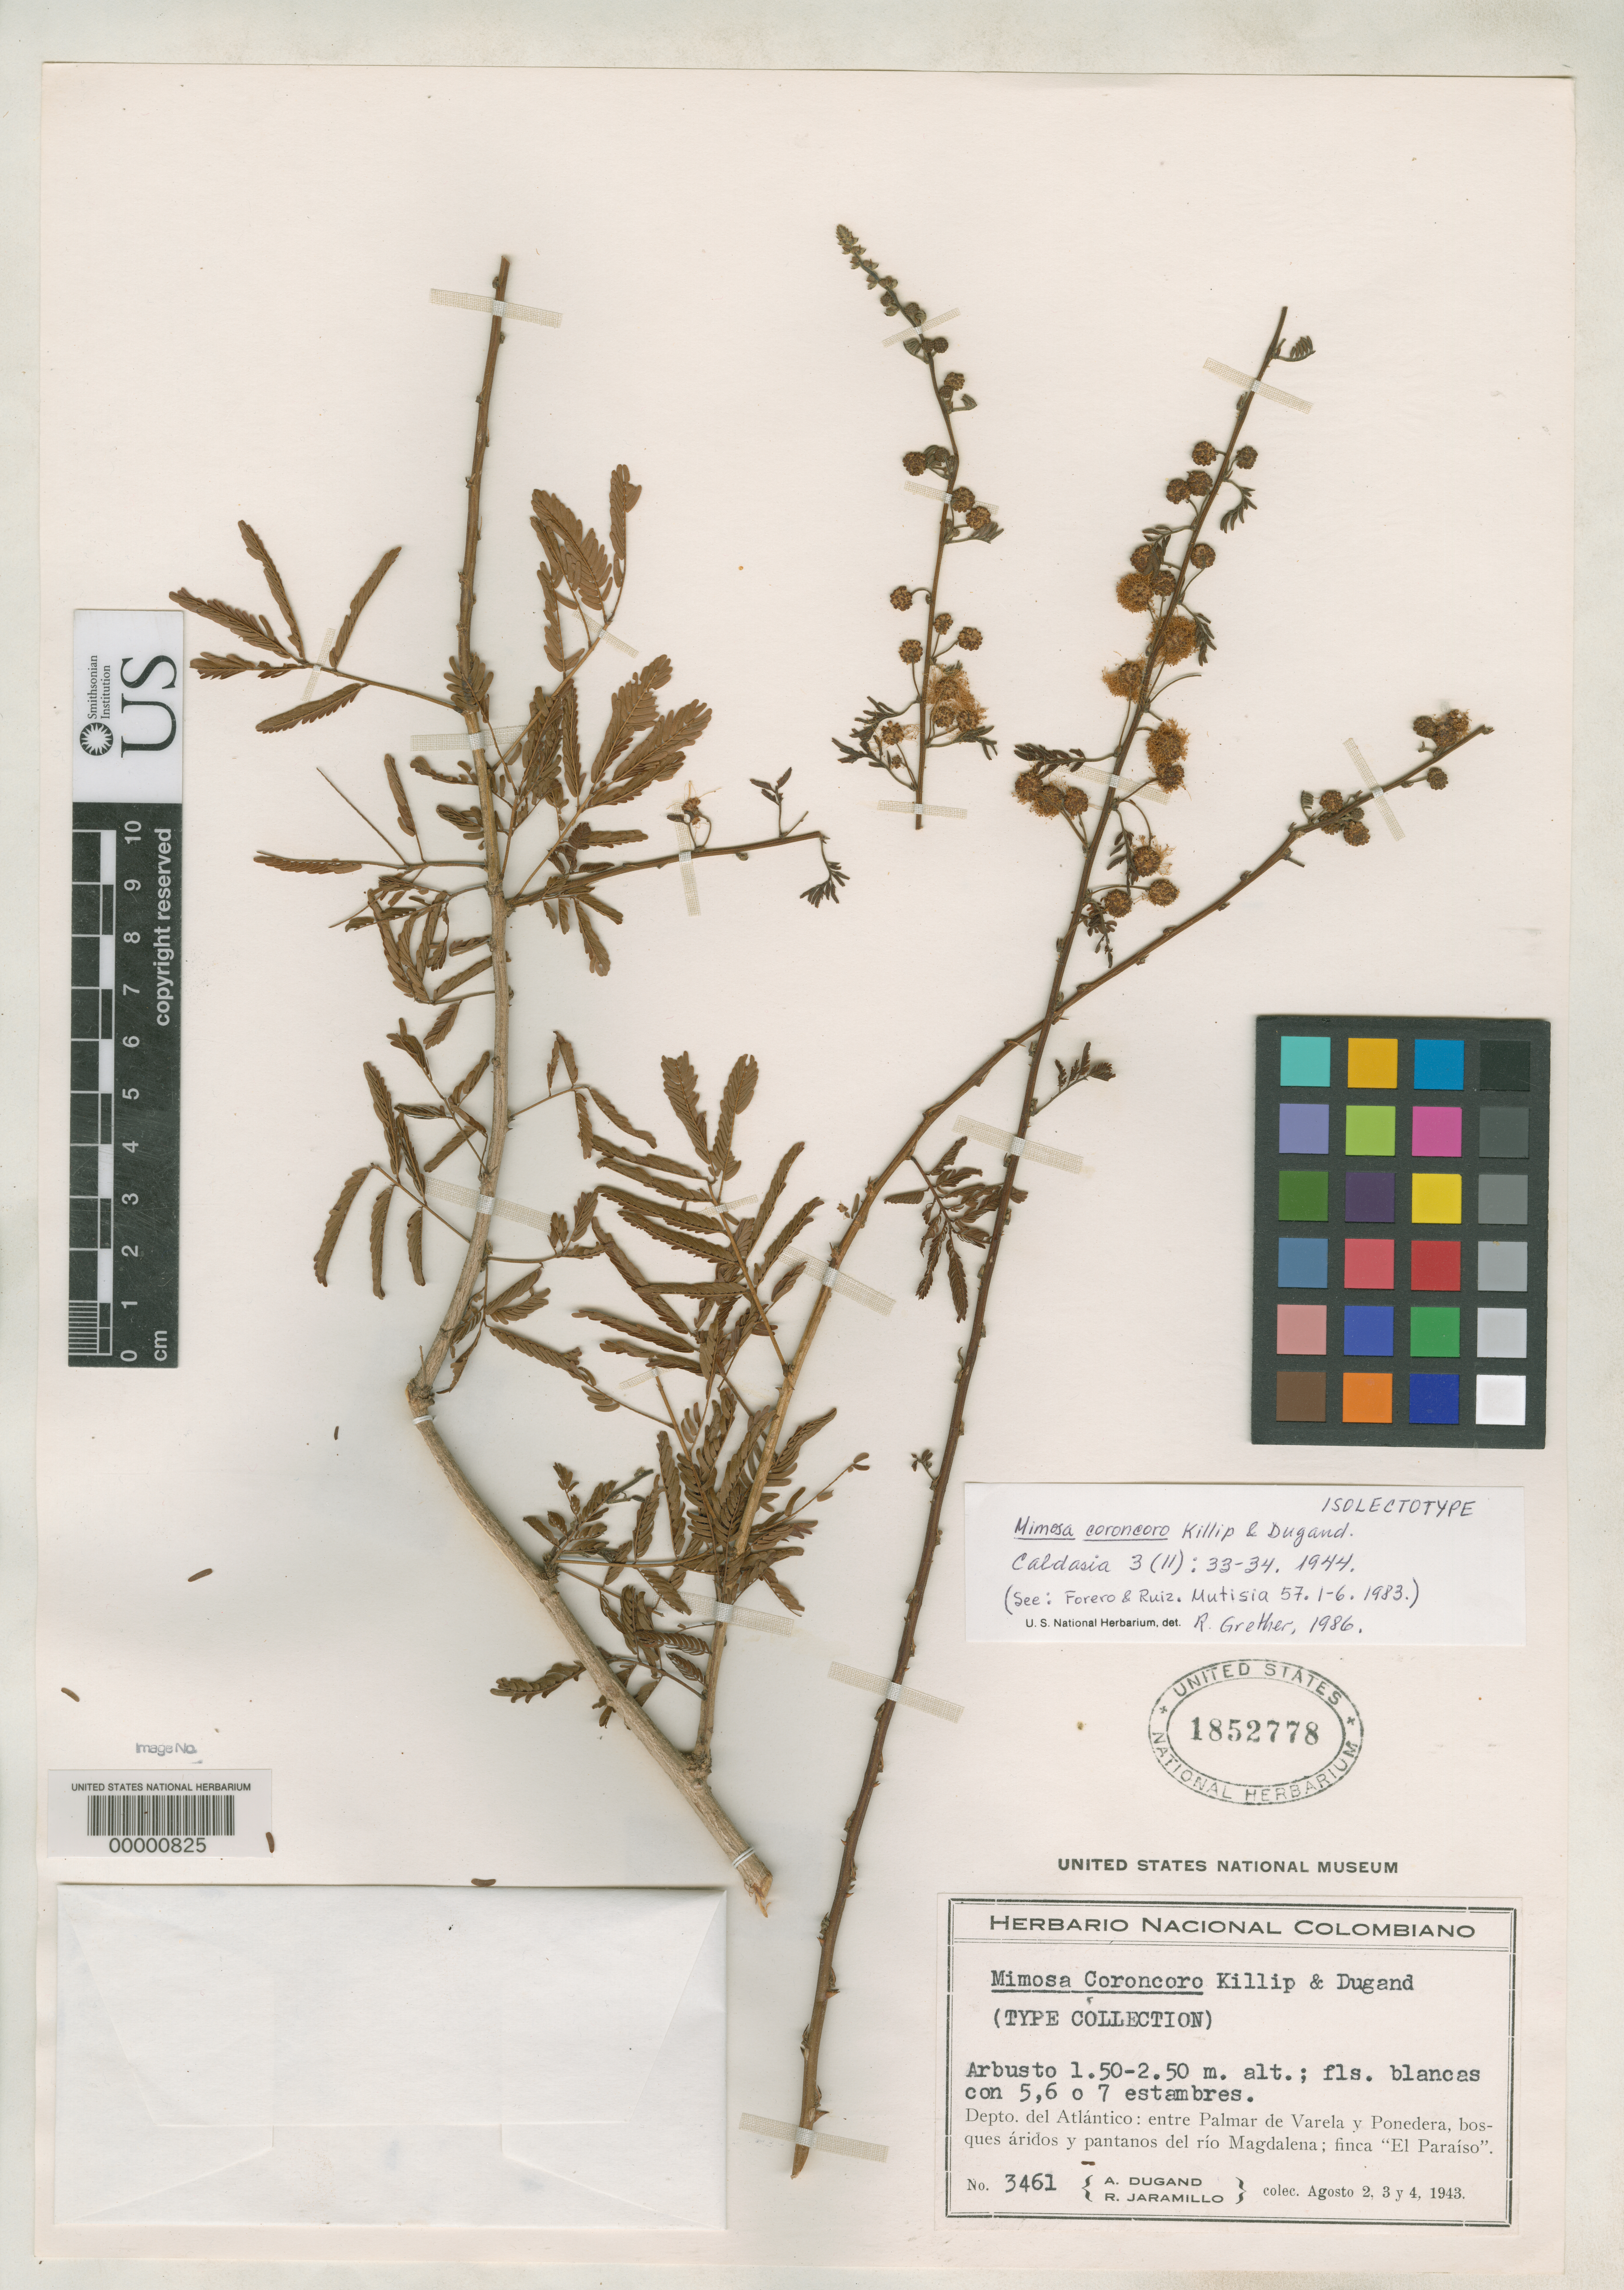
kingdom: Plantae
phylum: Tracheophyta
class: Magnoliopsida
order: Fabales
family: Fabaceae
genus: Mimosa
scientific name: Mimosa coroncoro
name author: Killip & Dugand G.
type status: Isotype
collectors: A. Dugand G. & R. Jaramillo M.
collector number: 3461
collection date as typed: Aug 1943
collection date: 1943-08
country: Colombia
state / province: Atlántico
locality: Between Palmar de Varela and Ponedera.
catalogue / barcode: US 1852778